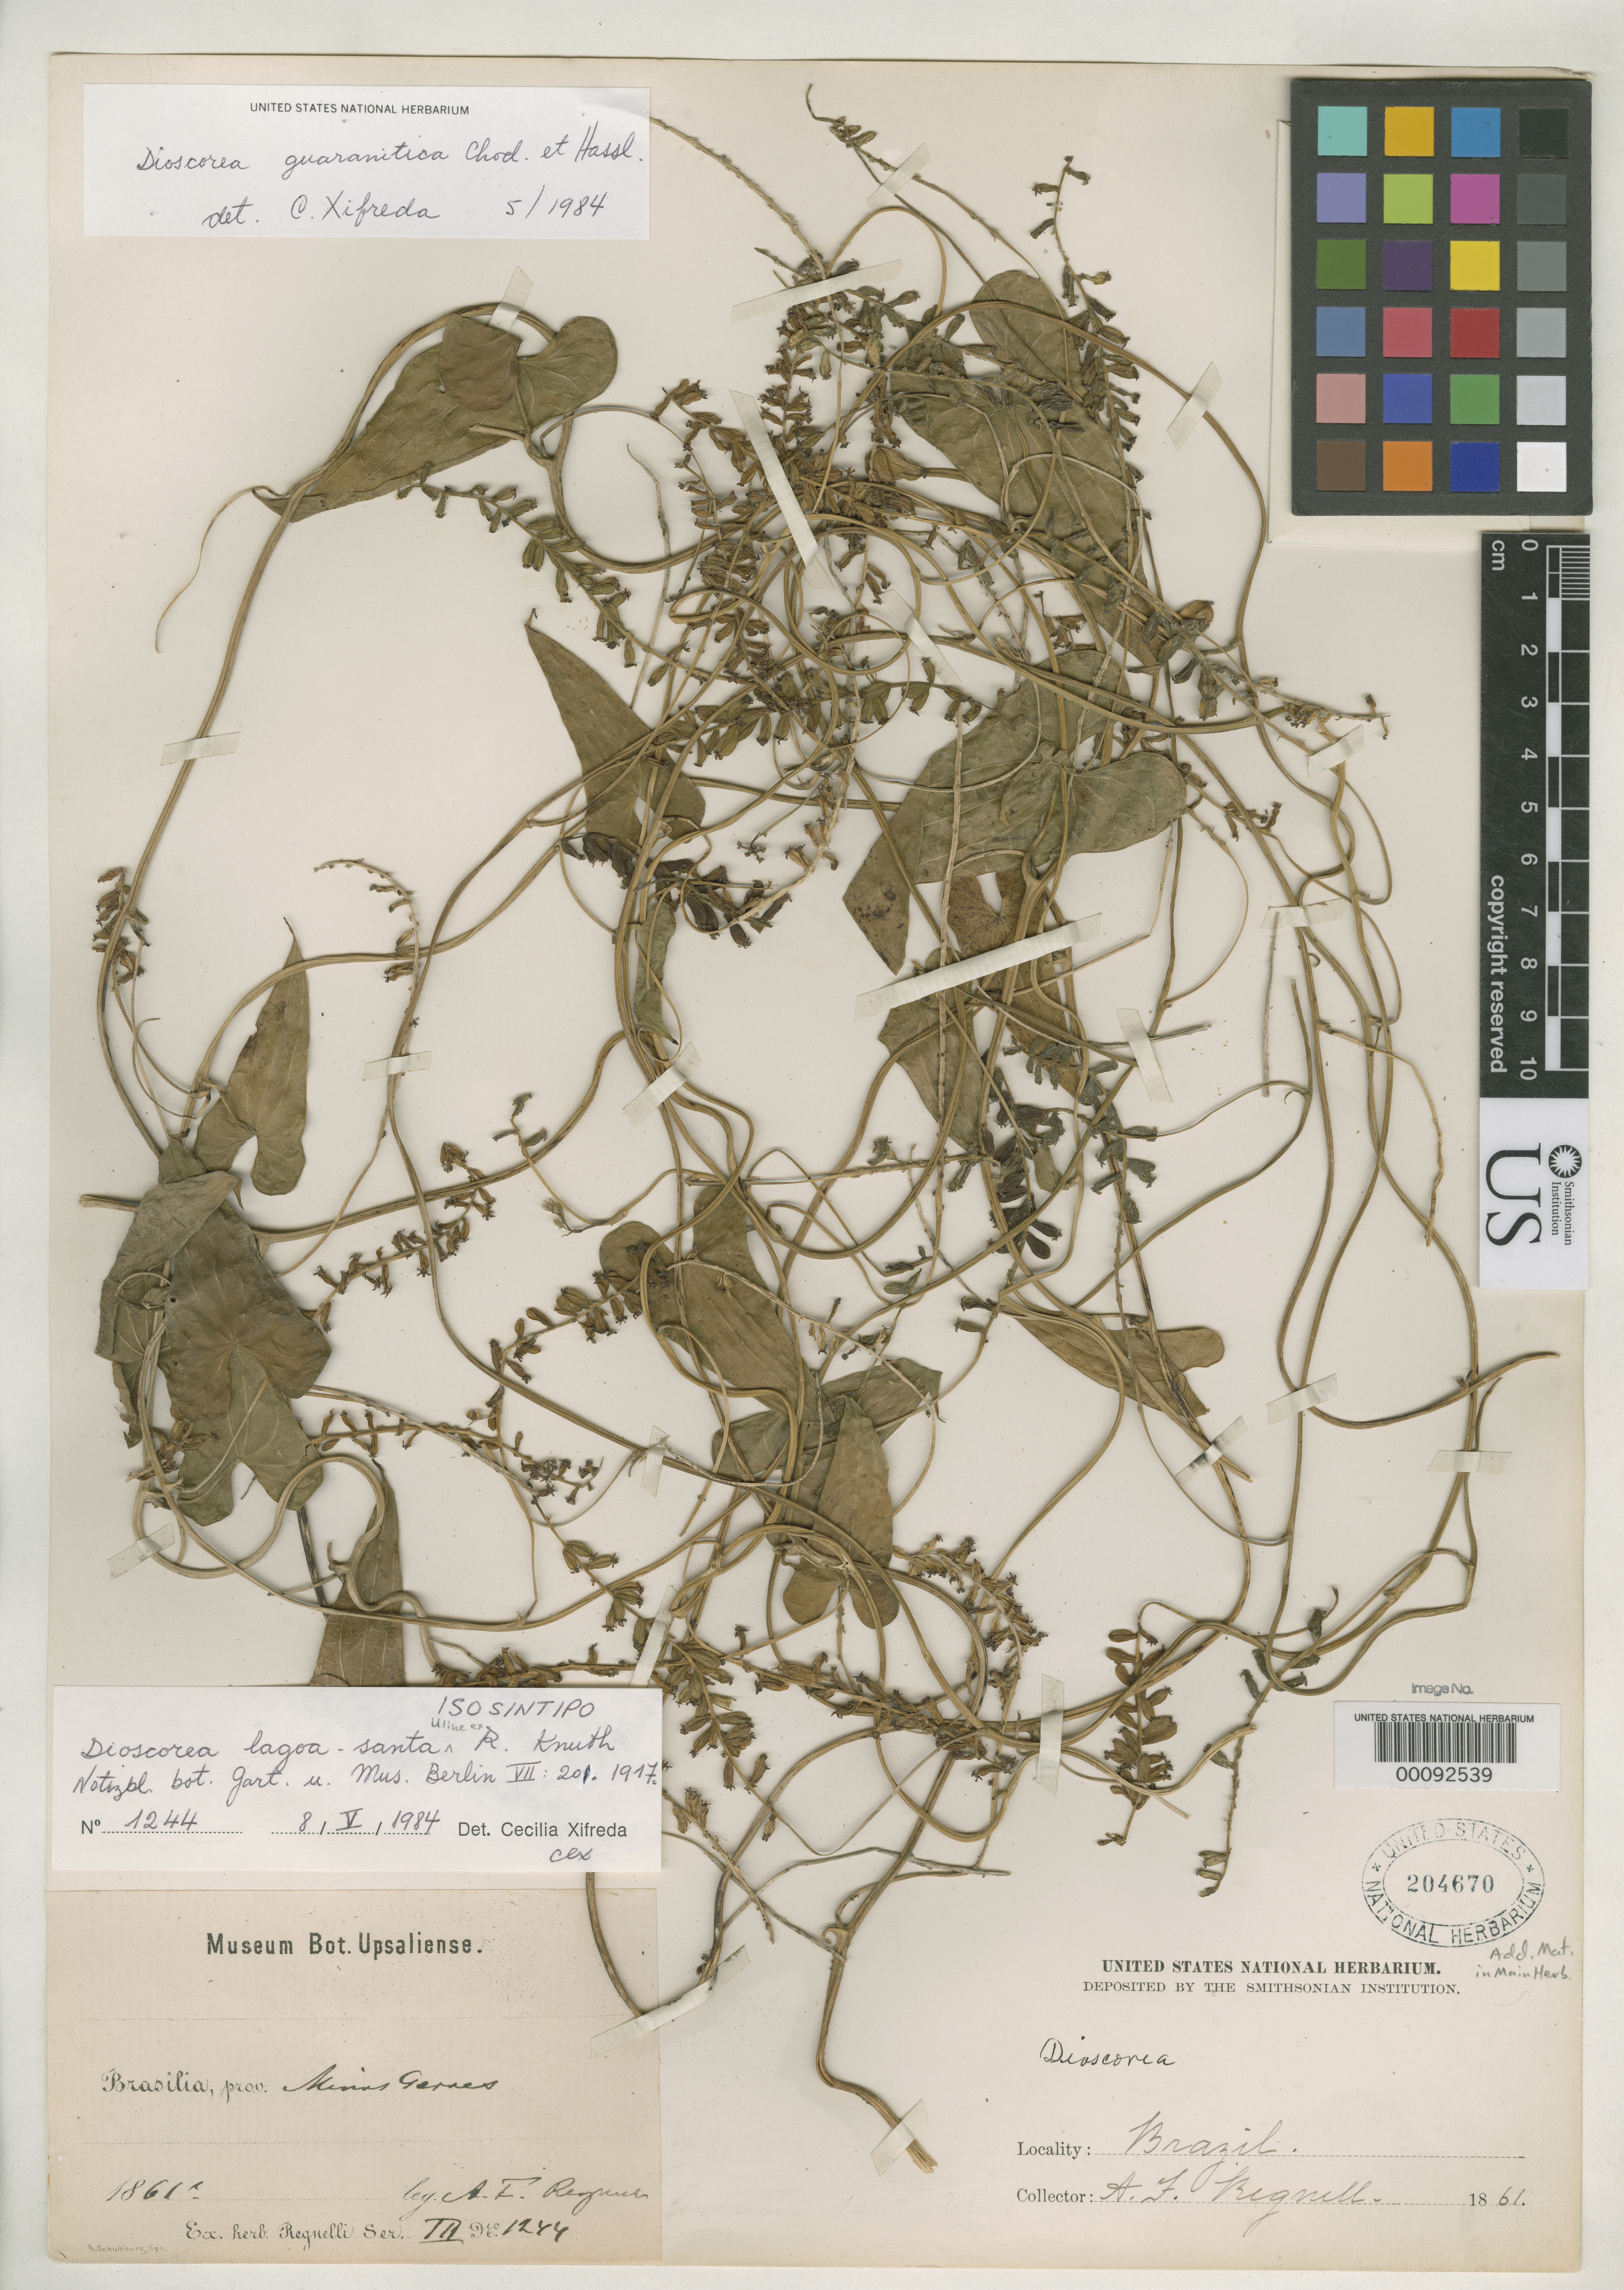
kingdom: Plantae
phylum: Tracheophyta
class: Liliopsida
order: Dioscoreales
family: Dioscoreaceae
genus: Dioscorea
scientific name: Dioscorea lagoa-santa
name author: Uline ex R. Knuth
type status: Isosyntype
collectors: A. F. Regnell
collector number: III 1244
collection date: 1861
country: Brazil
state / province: Minas Gerais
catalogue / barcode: US 204670